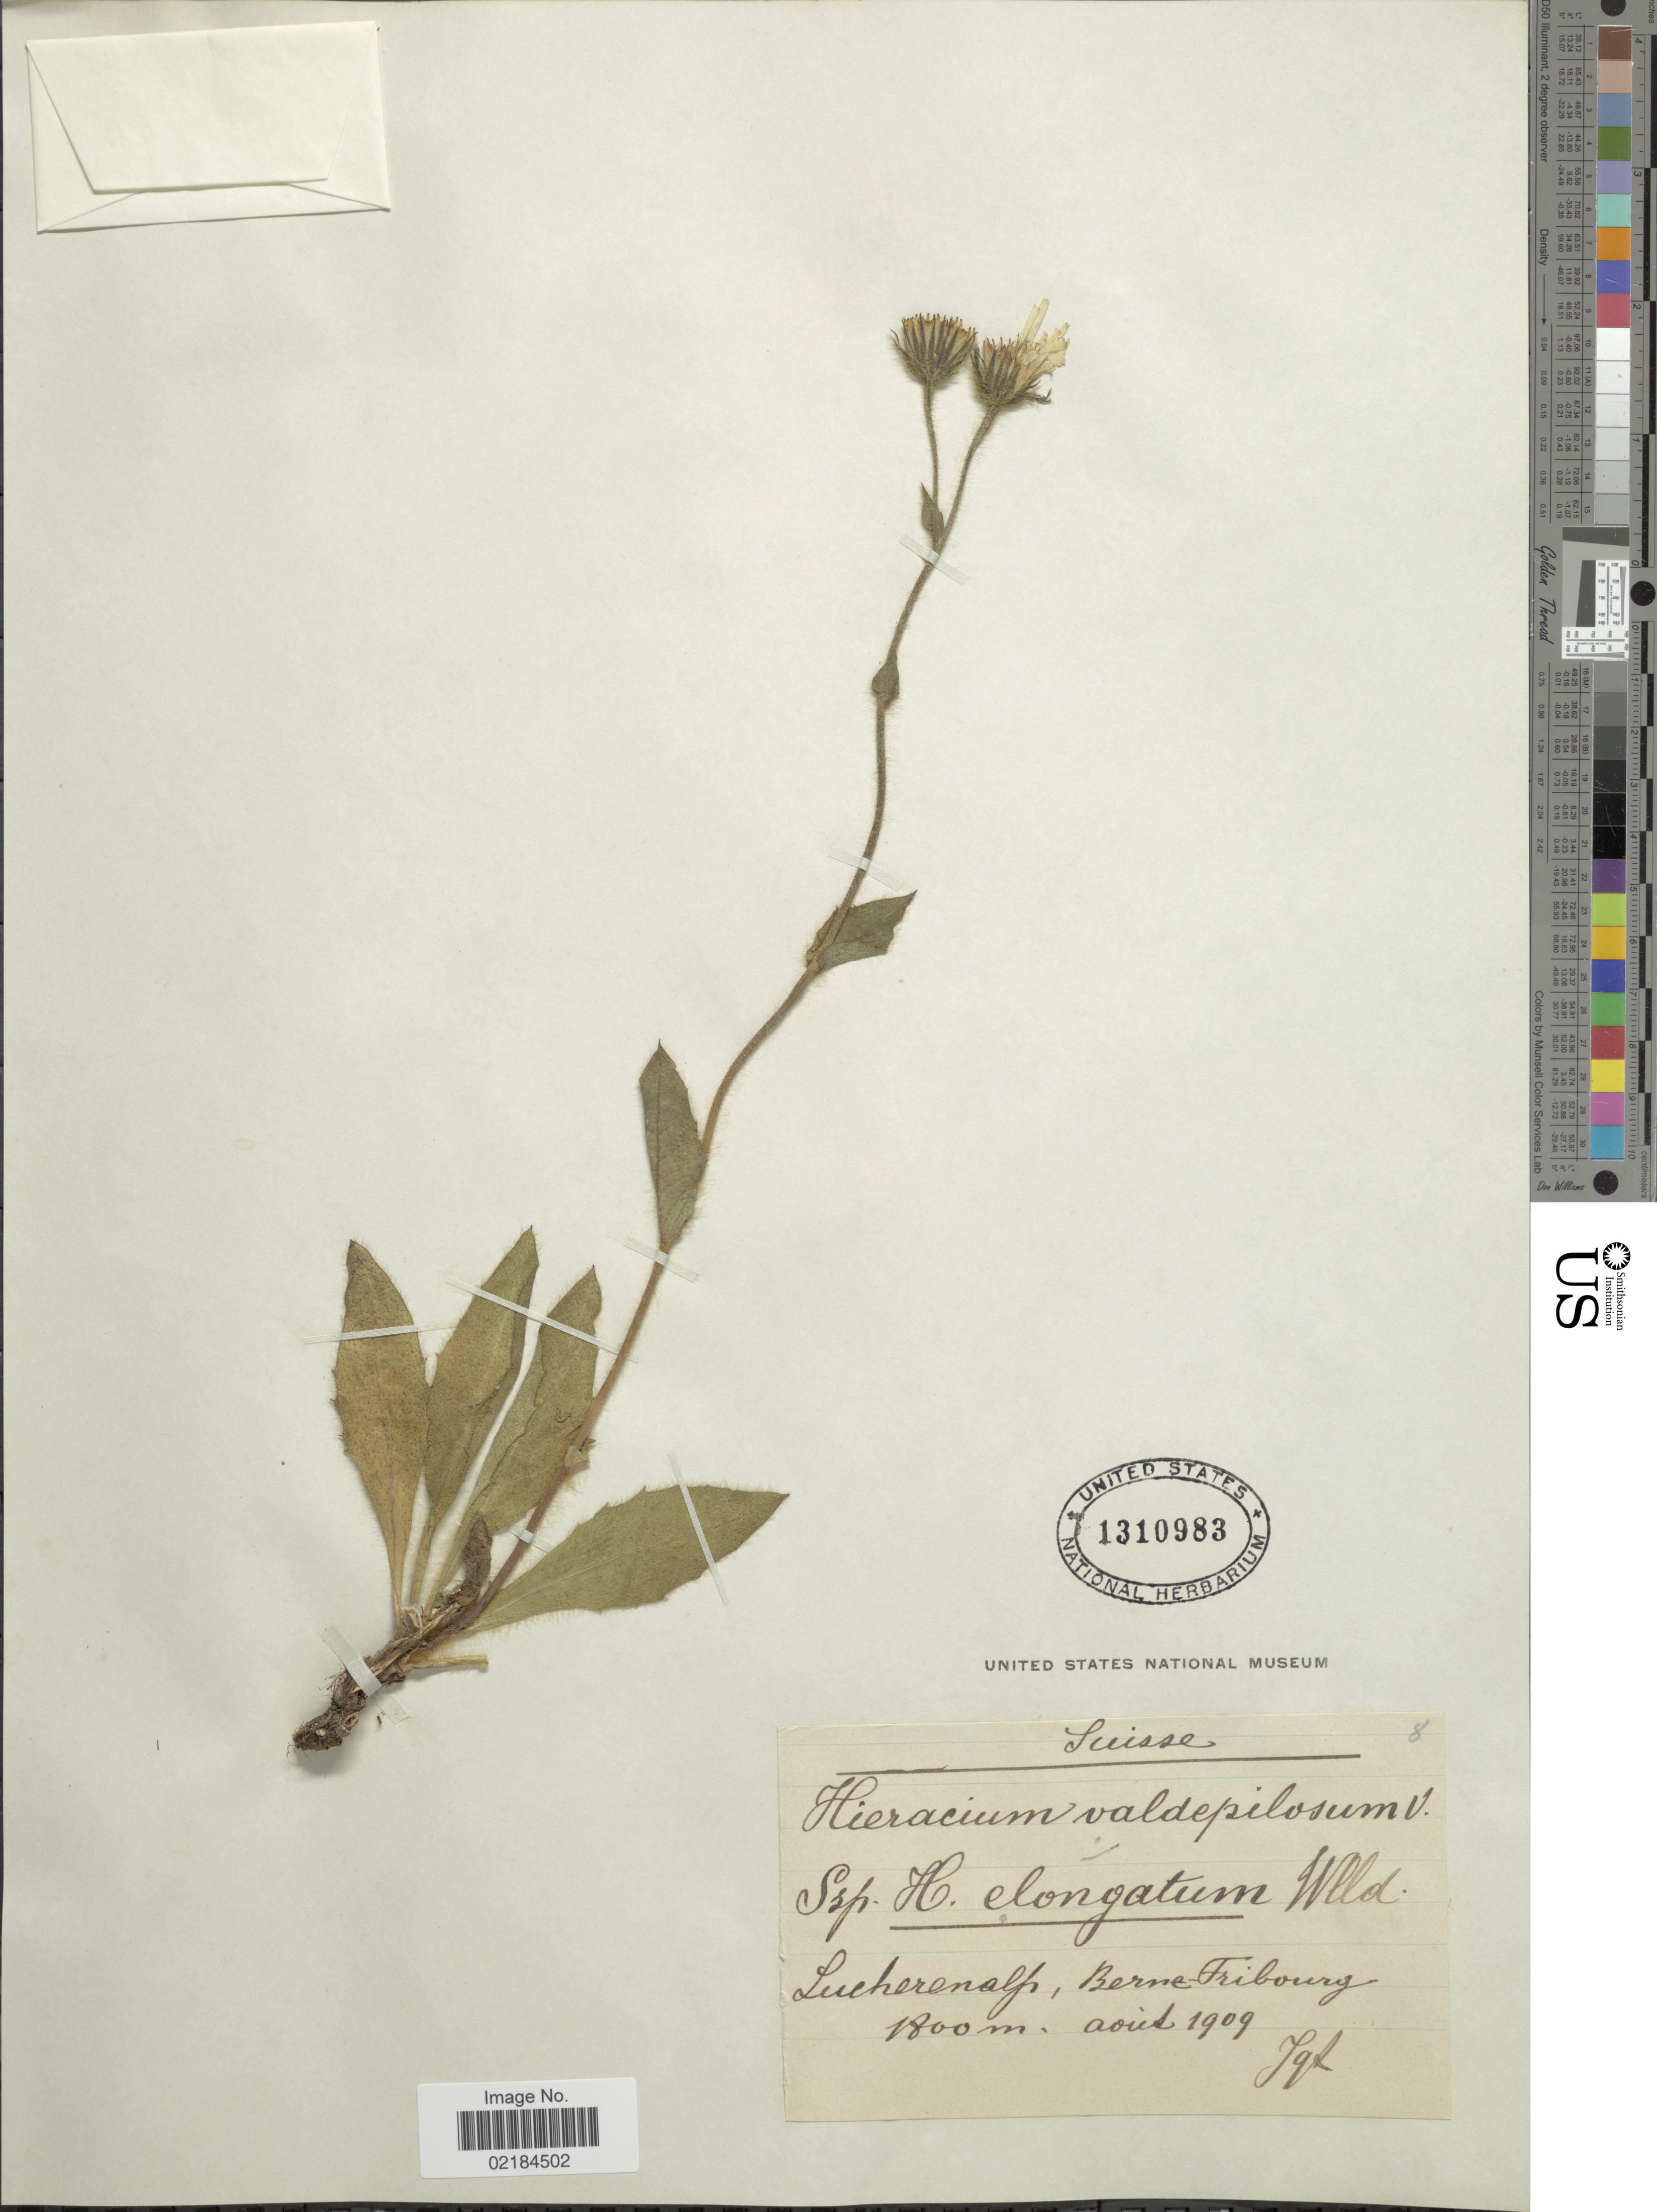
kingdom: Plantae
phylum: Tracheophyta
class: Magnoliopsida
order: Asterales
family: Asteraceae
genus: Hieracium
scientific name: Hieracium valdepilosum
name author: Vill.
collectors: -. Jaquet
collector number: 8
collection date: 1909-08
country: Switzerland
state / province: Fribourg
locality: Suisse, Lucherenalp, Berme Firbourg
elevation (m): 1800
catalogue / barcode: US 1310983